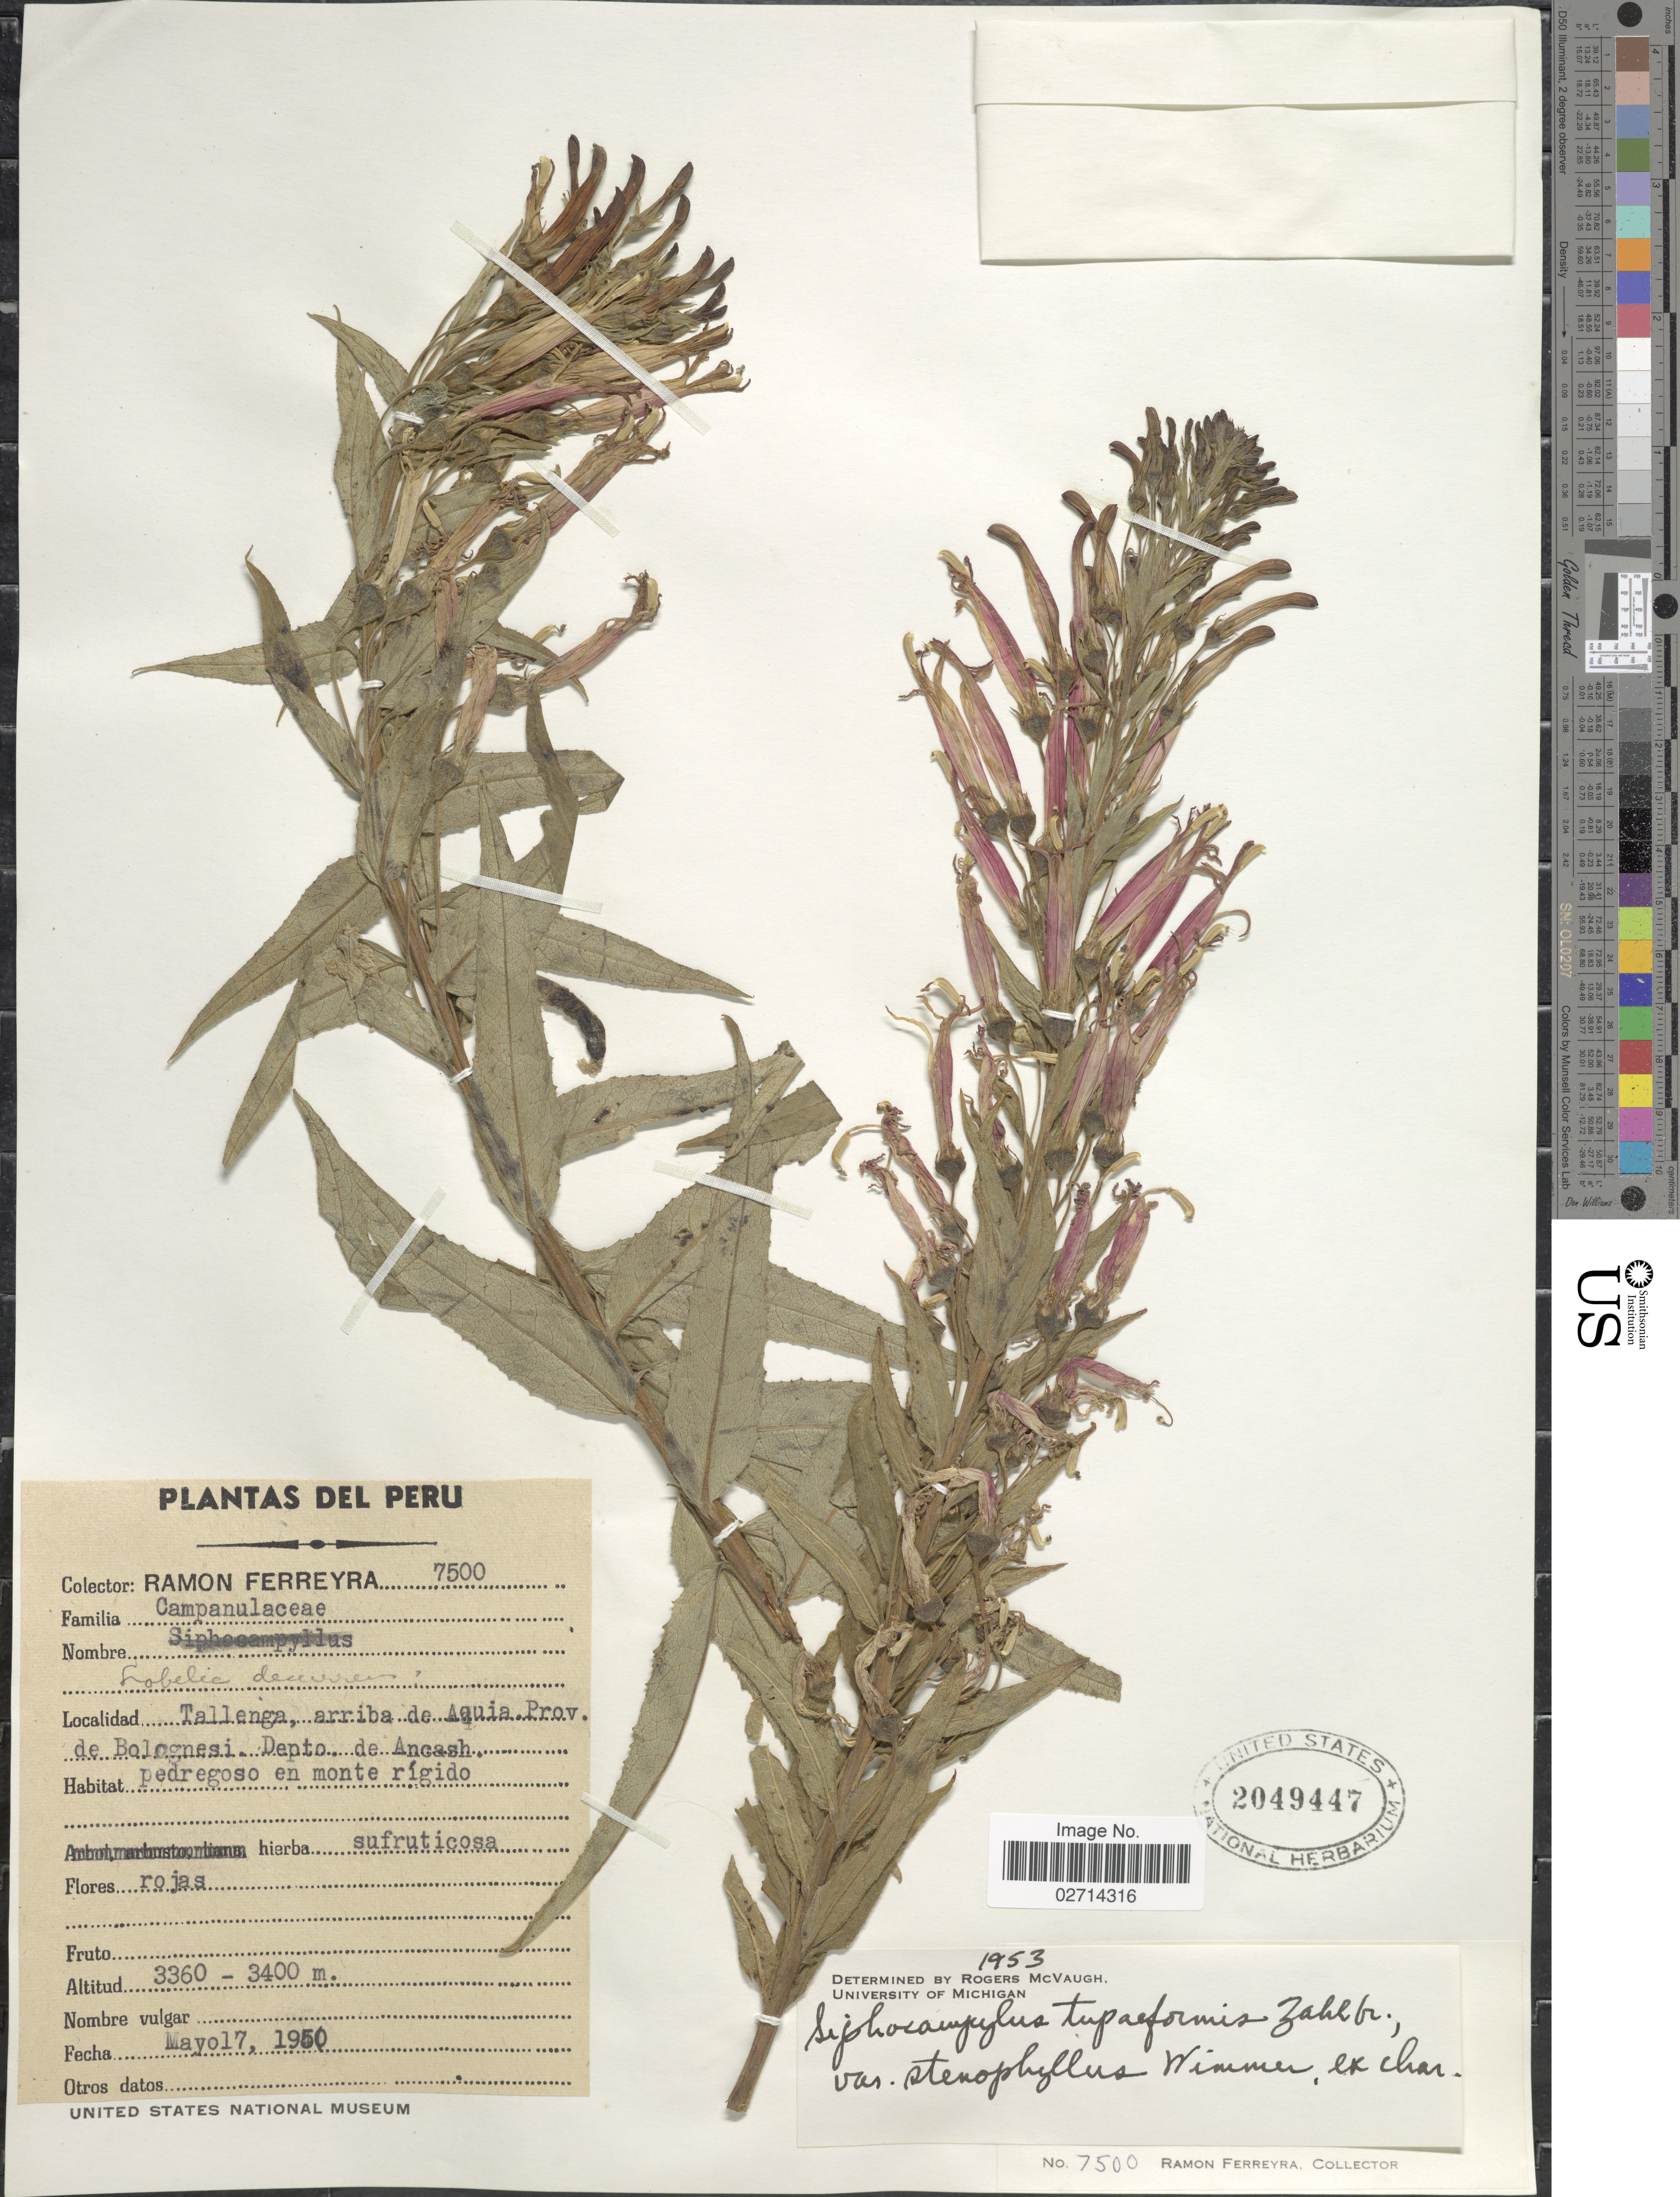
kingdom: Plantae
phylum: Tracheophyta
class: Magnoliopsida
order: Asterales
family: Campanulaceae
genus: Siphocampylus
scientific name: Siphocampylus tupaeformis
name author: Zahlbr.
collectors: R. A. Ferreyra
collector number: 7500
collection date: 1950-05-17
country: Peru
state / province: Ancash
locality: Tallenga, arriba de Aquia Prov. de Bolognesi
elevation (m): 3360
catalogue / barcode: US 2049447